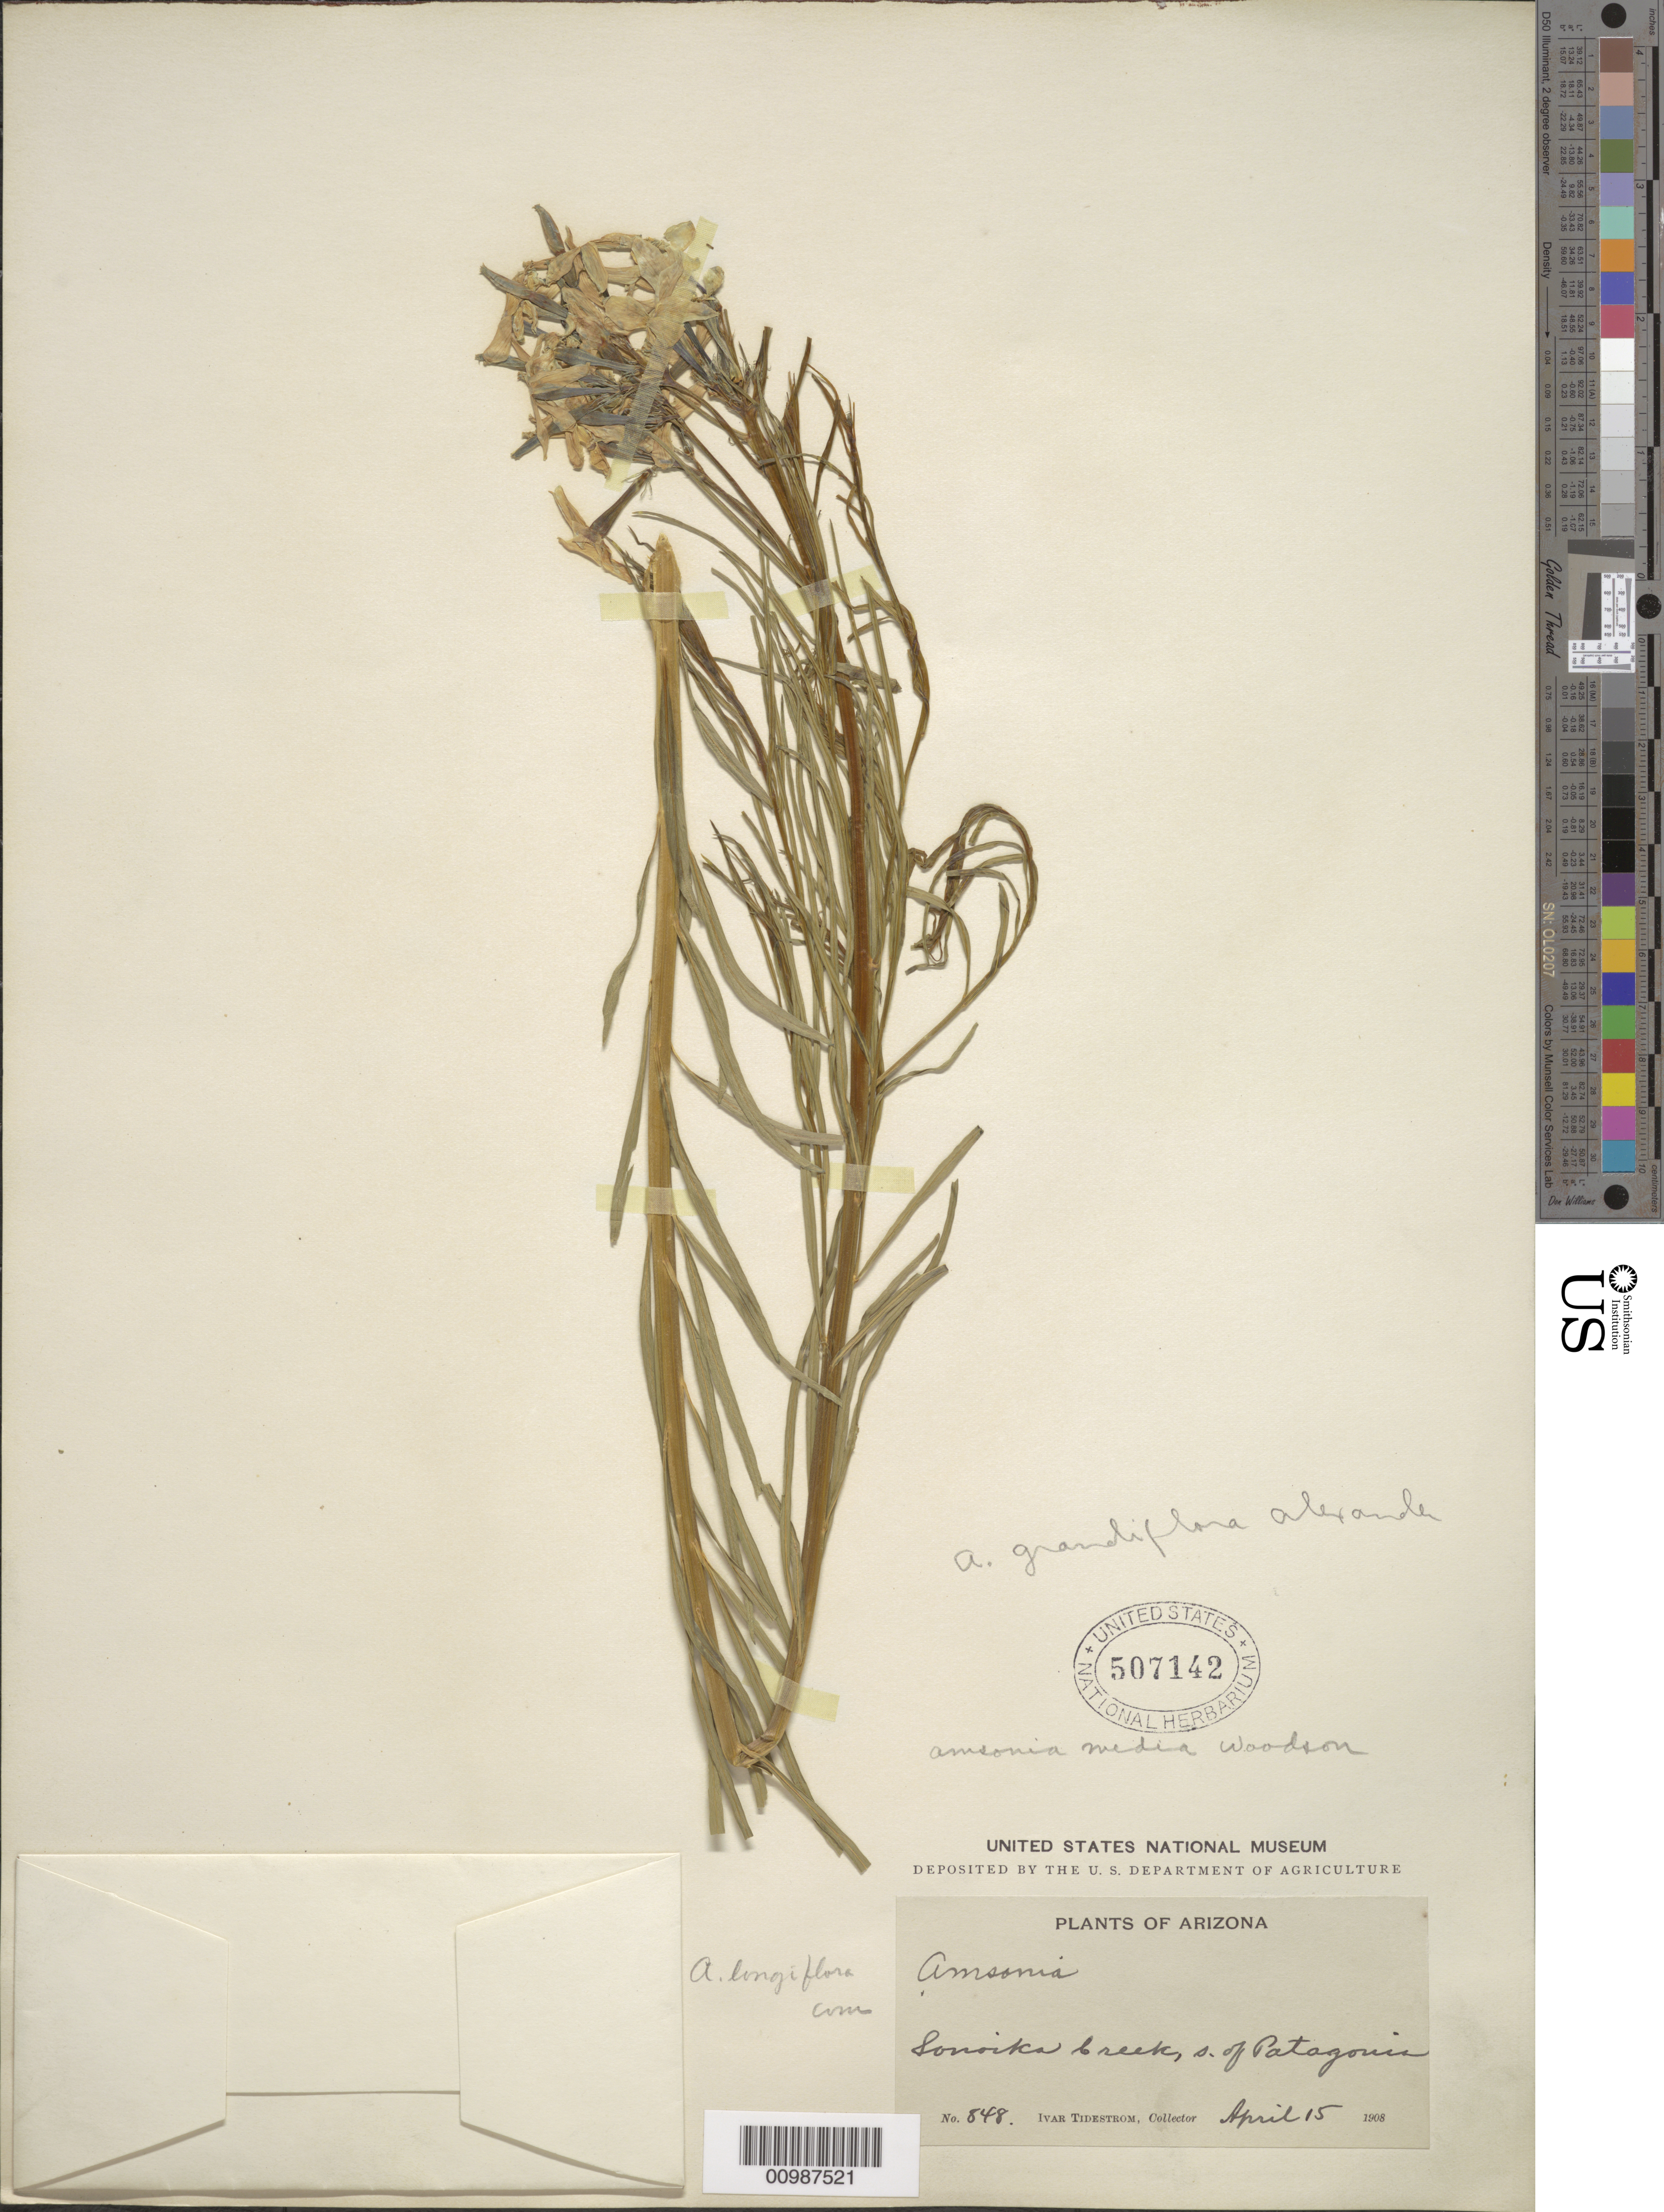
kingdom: Plantae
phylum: Tracheophyta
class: Magnoliopsida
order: Gentianales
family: Apocynaceae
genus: Amsonia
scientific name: Amsonia grandiflora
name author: Alexander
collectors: I. F. Tidestrom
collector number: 848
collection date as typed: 15 Apr 1908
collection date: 1908-04-15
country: United States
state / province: Arizona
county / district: Santa Cruz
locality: south of Patagonia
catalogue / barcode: US 507142